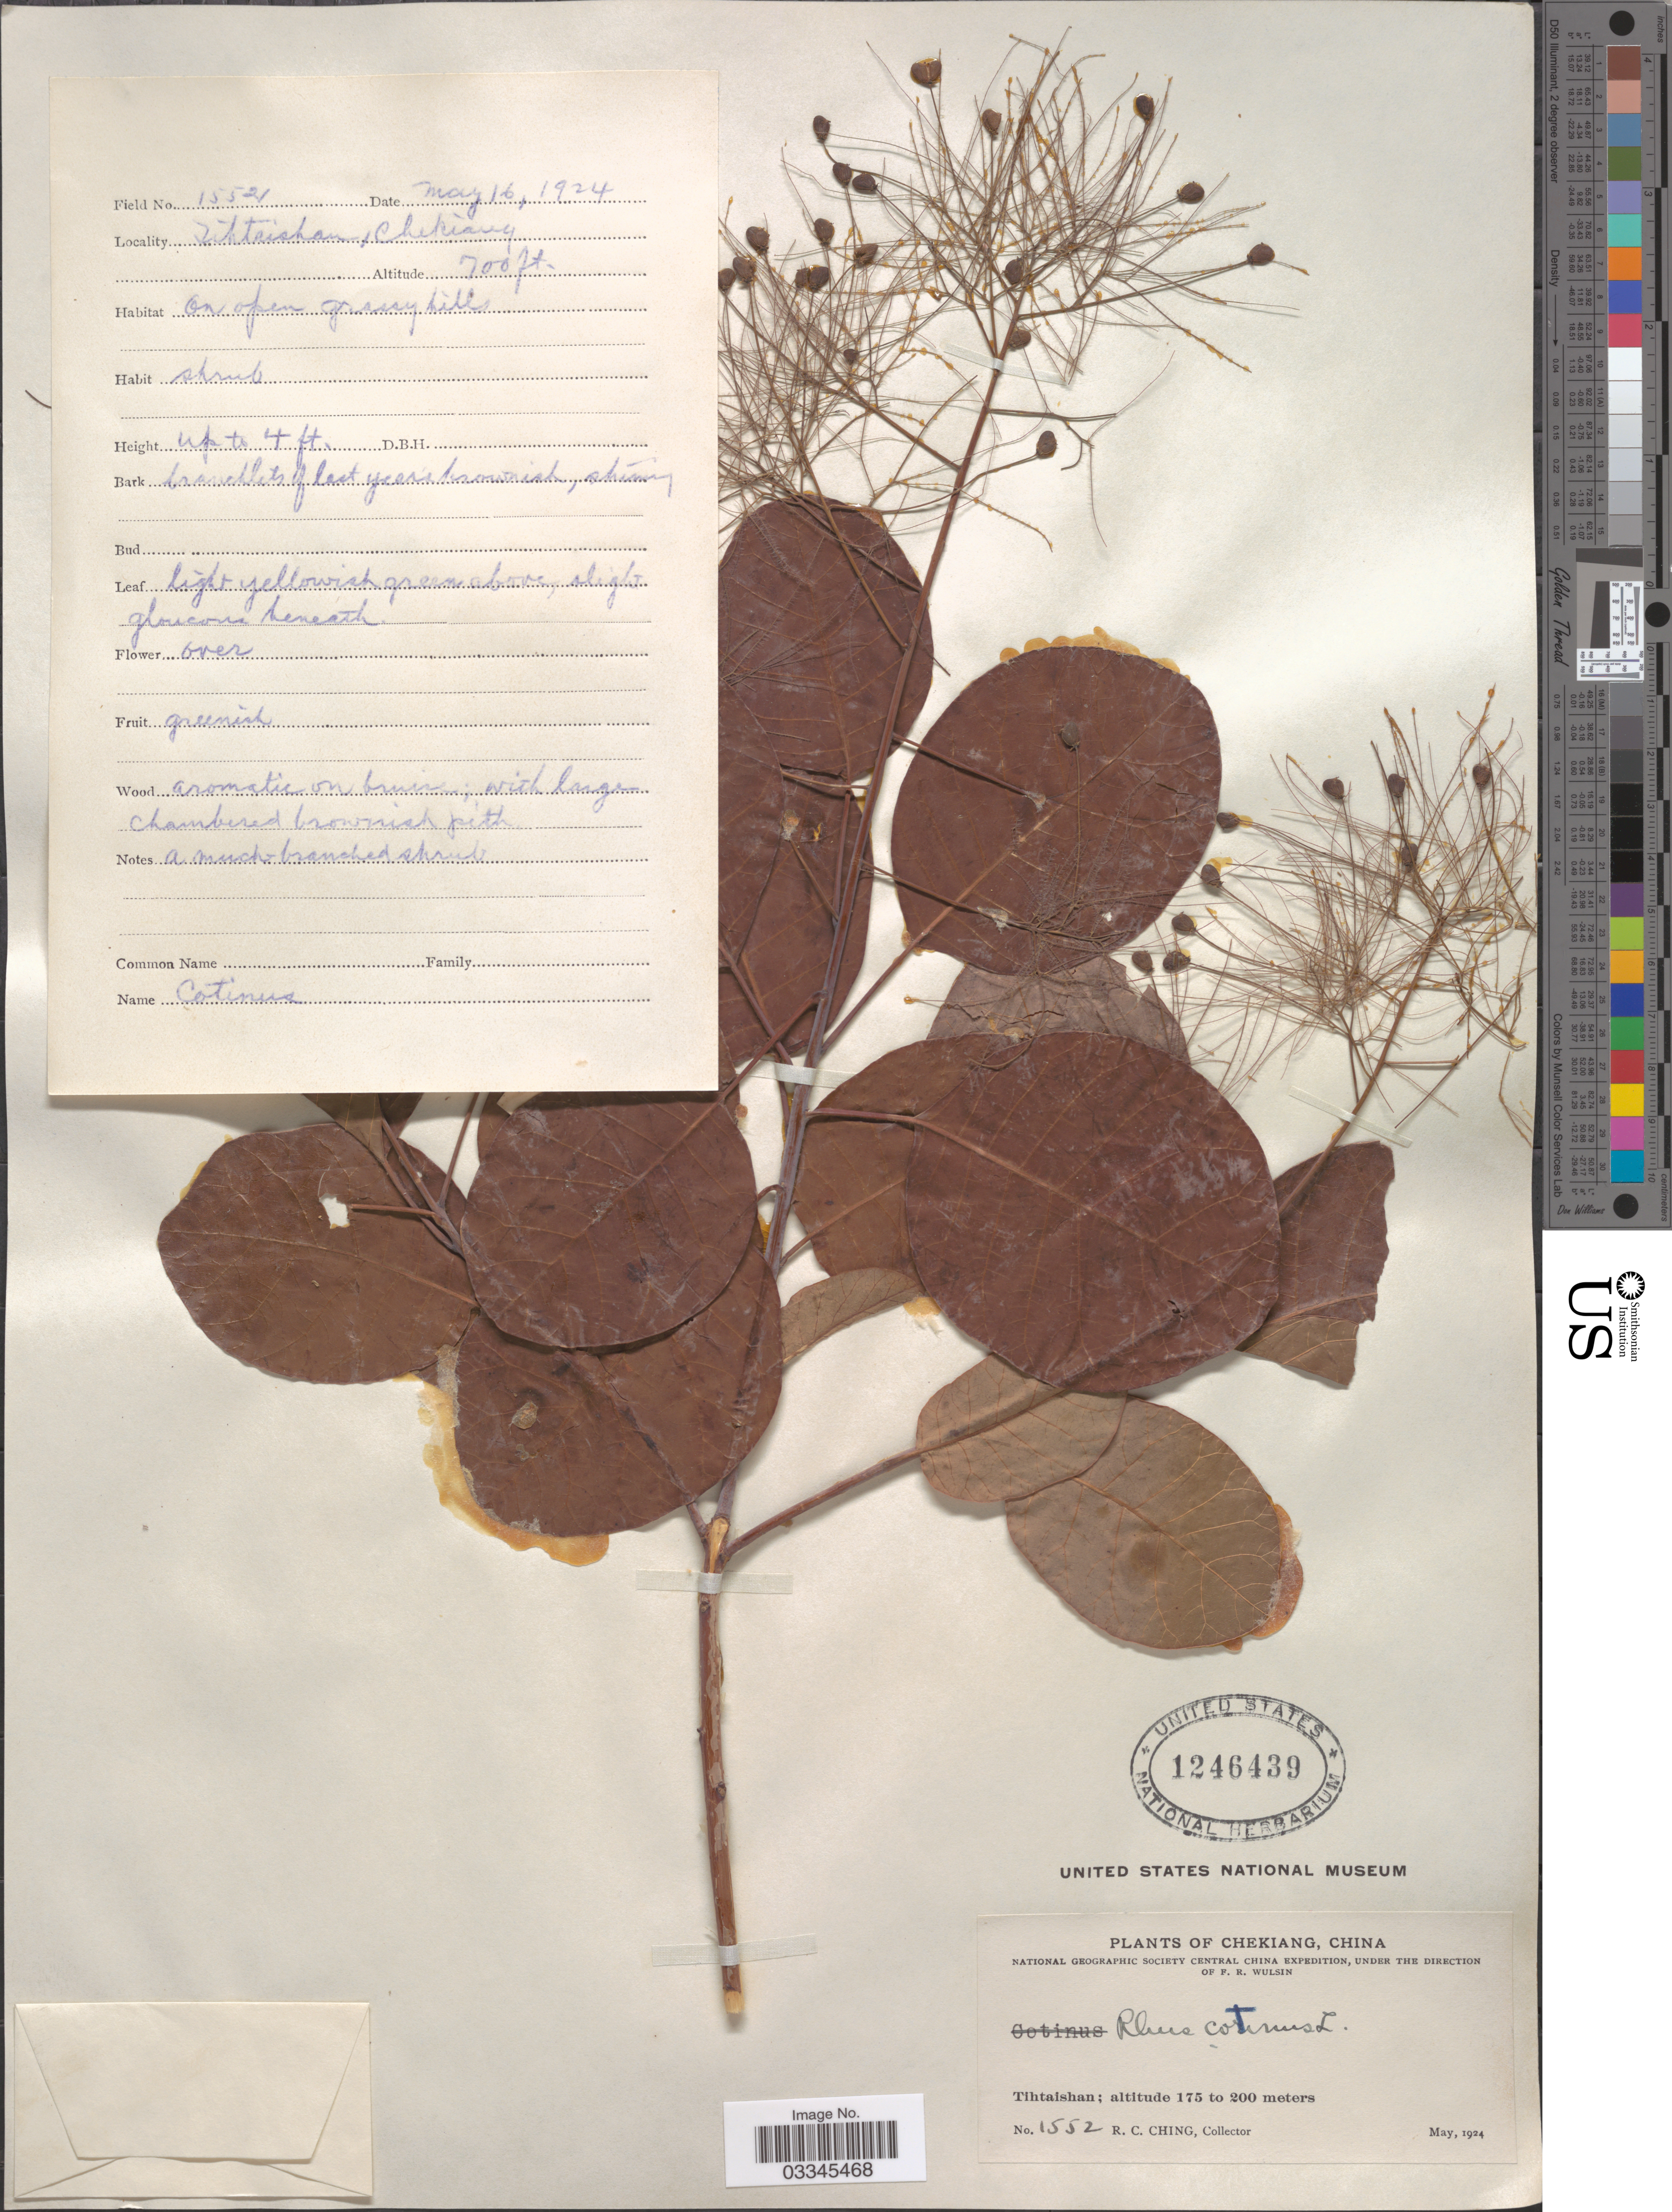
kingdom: Plantae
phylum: Tracheophyta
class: Magnoliopsida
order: Sapindales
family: Anacardiaceae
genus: Cotinus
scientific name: Cotinus coggygria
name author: Scop.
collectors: R. C. Ching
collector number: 15521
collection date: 1924-05-16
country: China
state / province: Zhejiang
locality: Chekiang. Central China. Tihtaishan.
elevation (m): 213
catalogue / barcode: US 1246439